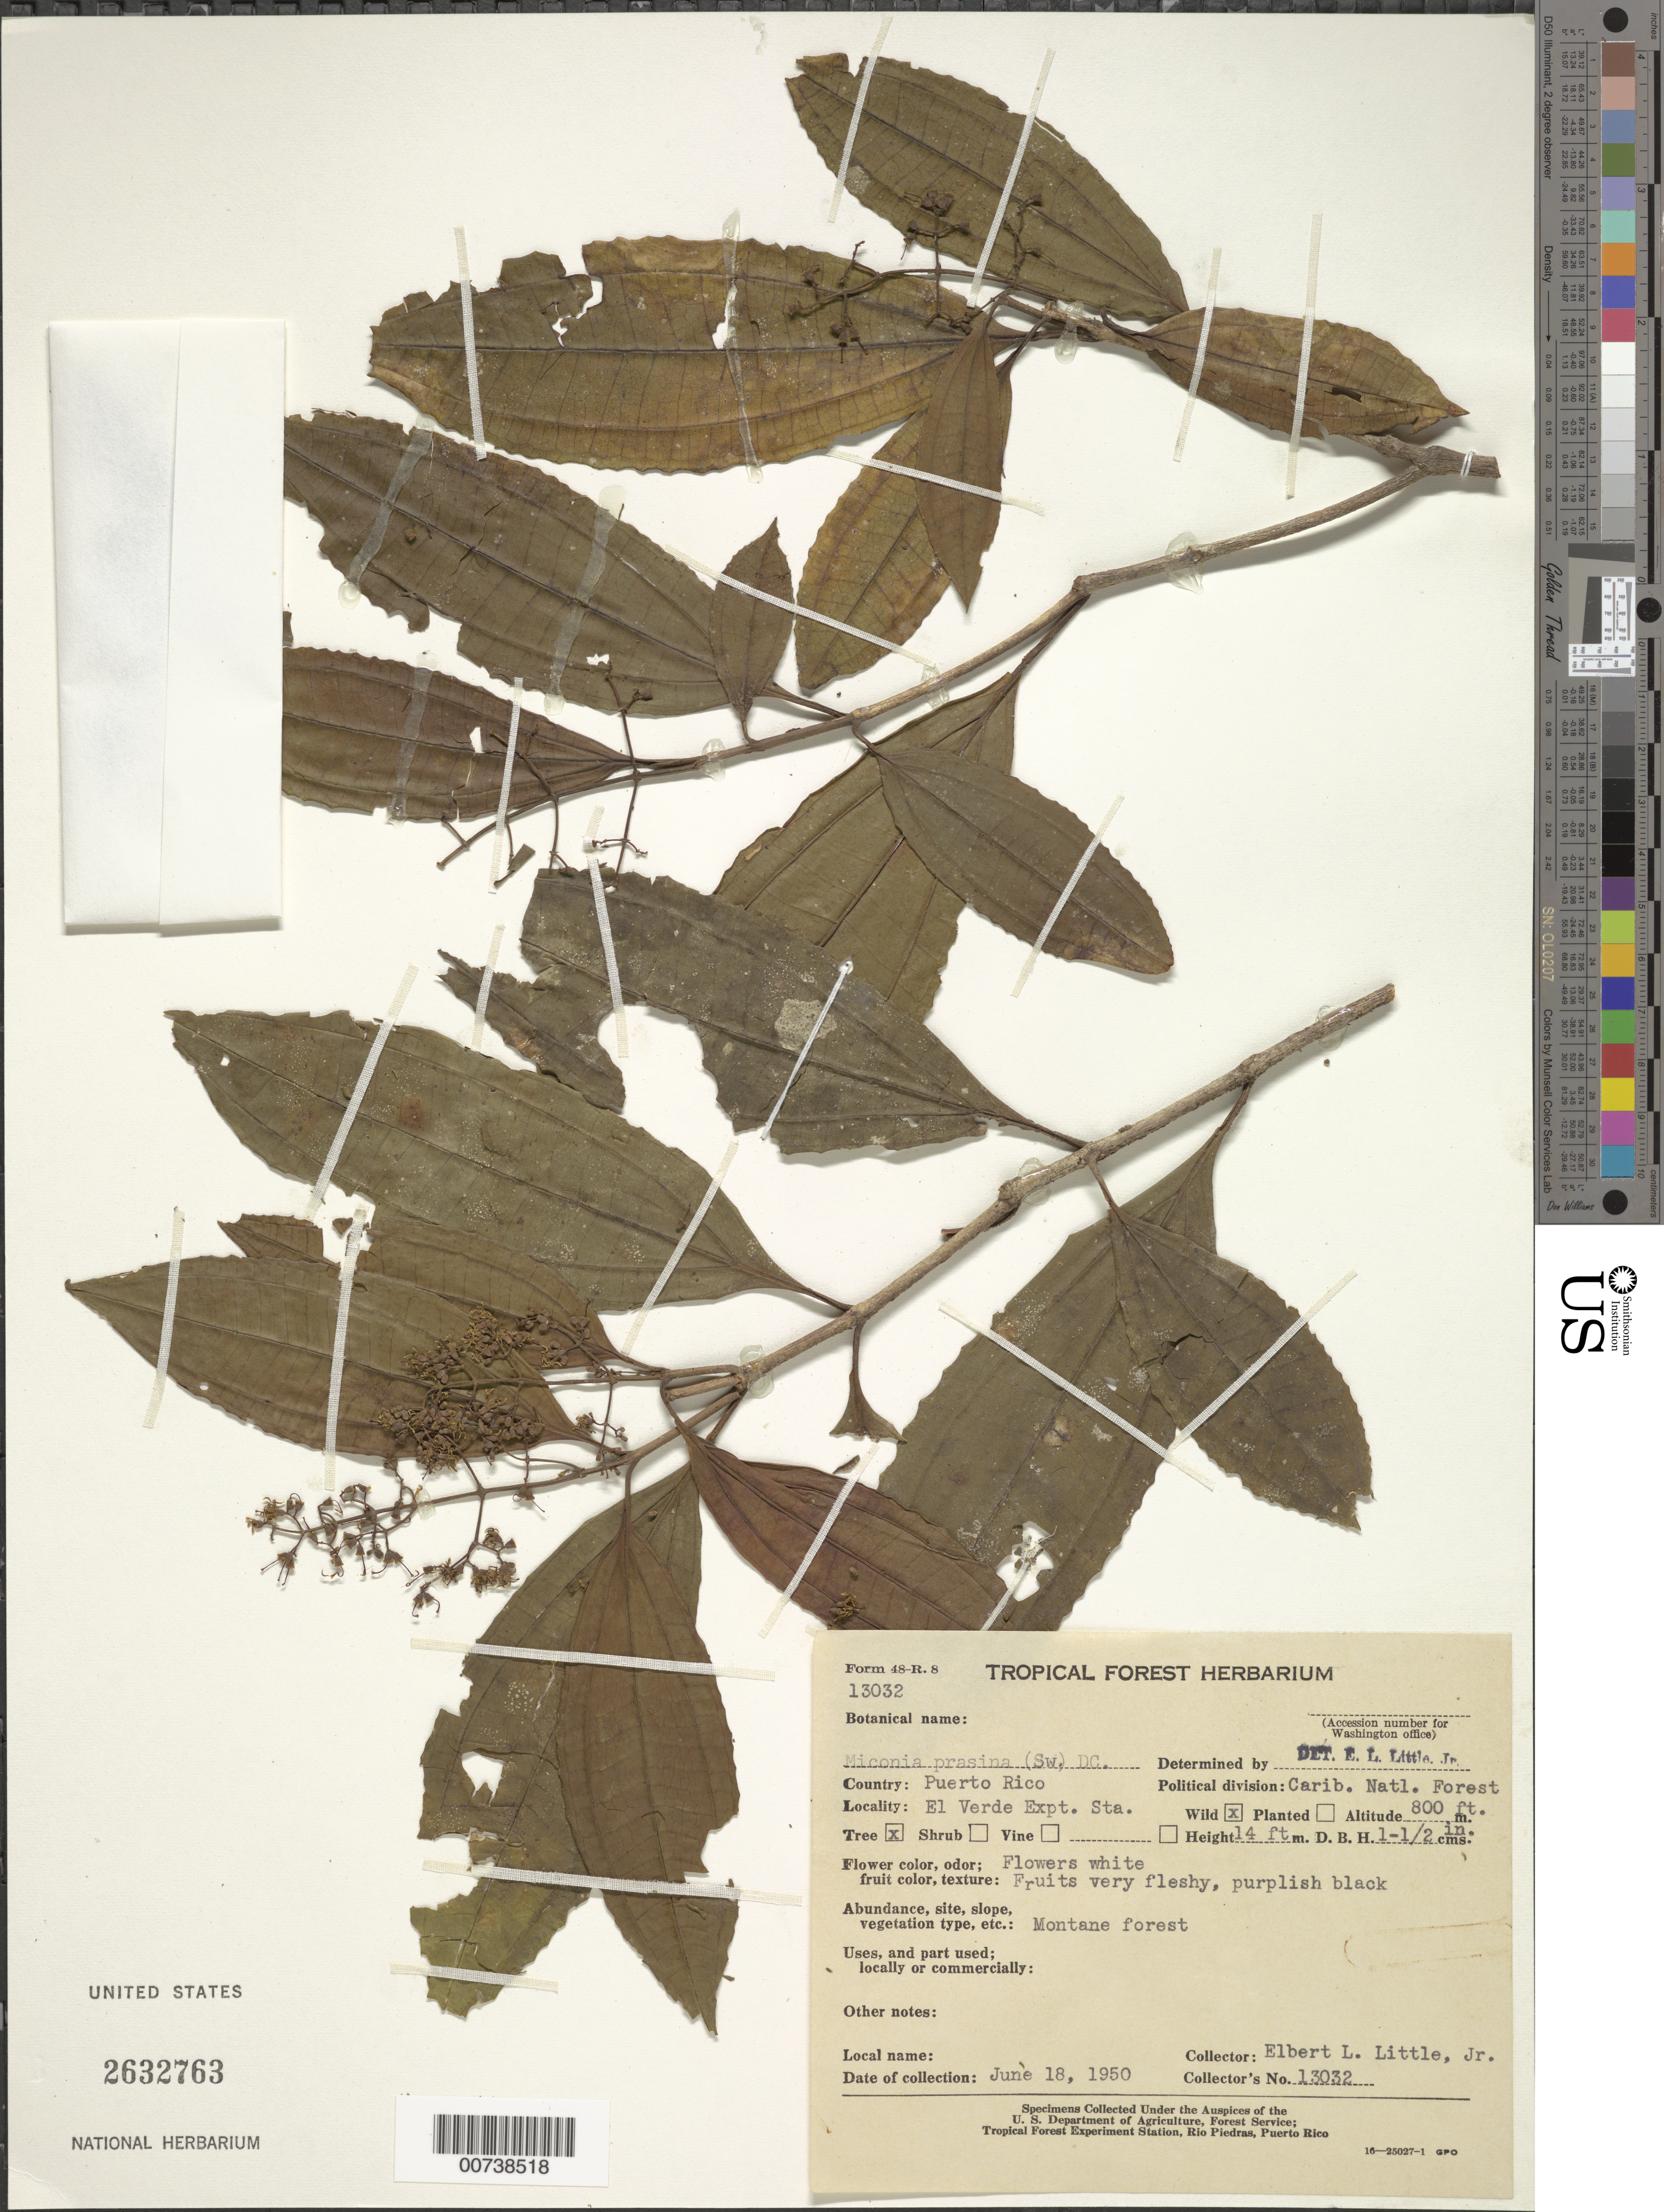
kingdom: Plantae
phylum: Tracheophyta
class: Magnoliopsida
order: Myrtales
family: Melastomataceae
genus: Miconia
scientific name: Miconia prasina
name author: (Sw.) DC.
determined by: Little, Elbert L., Jr., (FSSR), United States Department of Agriculture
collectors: E. L. Little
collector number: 13032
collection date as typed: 18 Jun 1950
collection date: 1950-06-18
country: Puerto Rico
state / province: Río Grande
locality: El Verde Expt. Station, Caribben National Forest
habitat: Montane forest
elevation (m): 244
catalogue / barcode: US 2632763